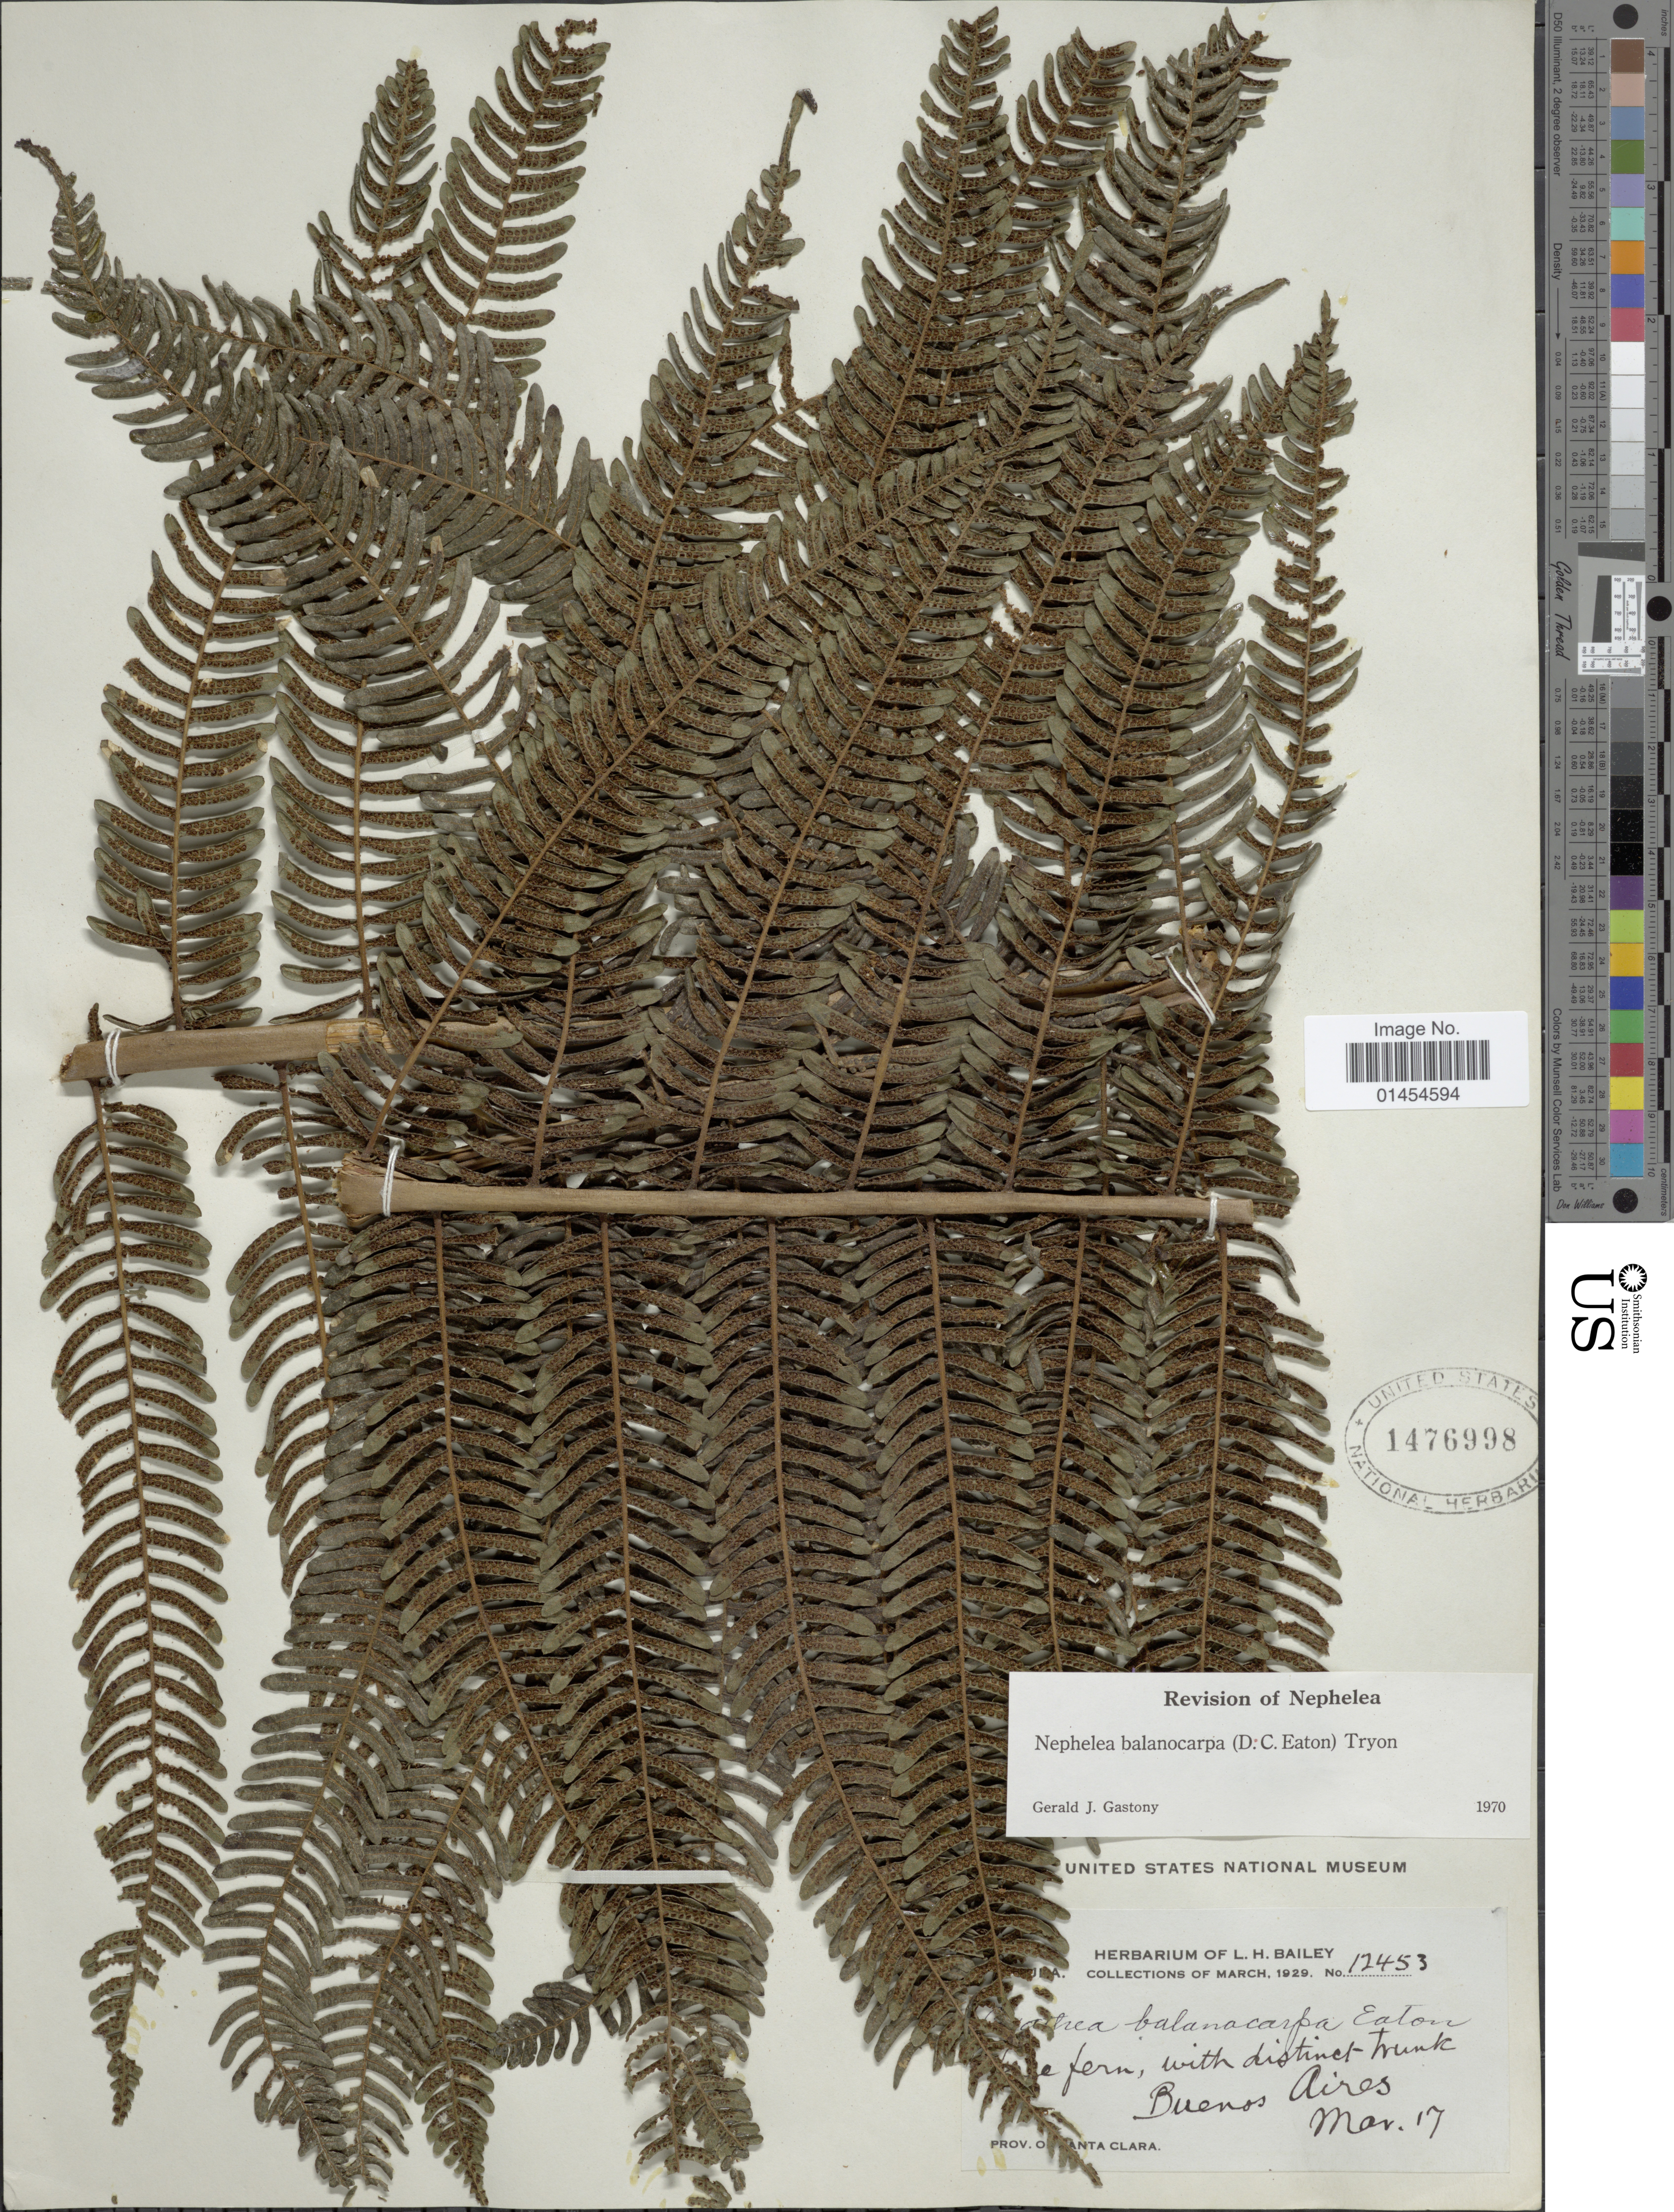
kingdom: Plantae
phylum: Tracheophyta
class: Polypodiopsida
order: Cyatheales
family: Cyatheaceae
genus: Alsophila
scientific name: Alsophila balanocarpa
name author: (D.C. Eaton) D.S. Conant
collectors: ex Herb. L.H. Bailey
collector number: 12453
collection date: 1929-03-17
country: Cuba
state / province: Las Villas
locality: Buenos Aires, Prov. of Santa Clara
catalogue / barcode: US 1476998